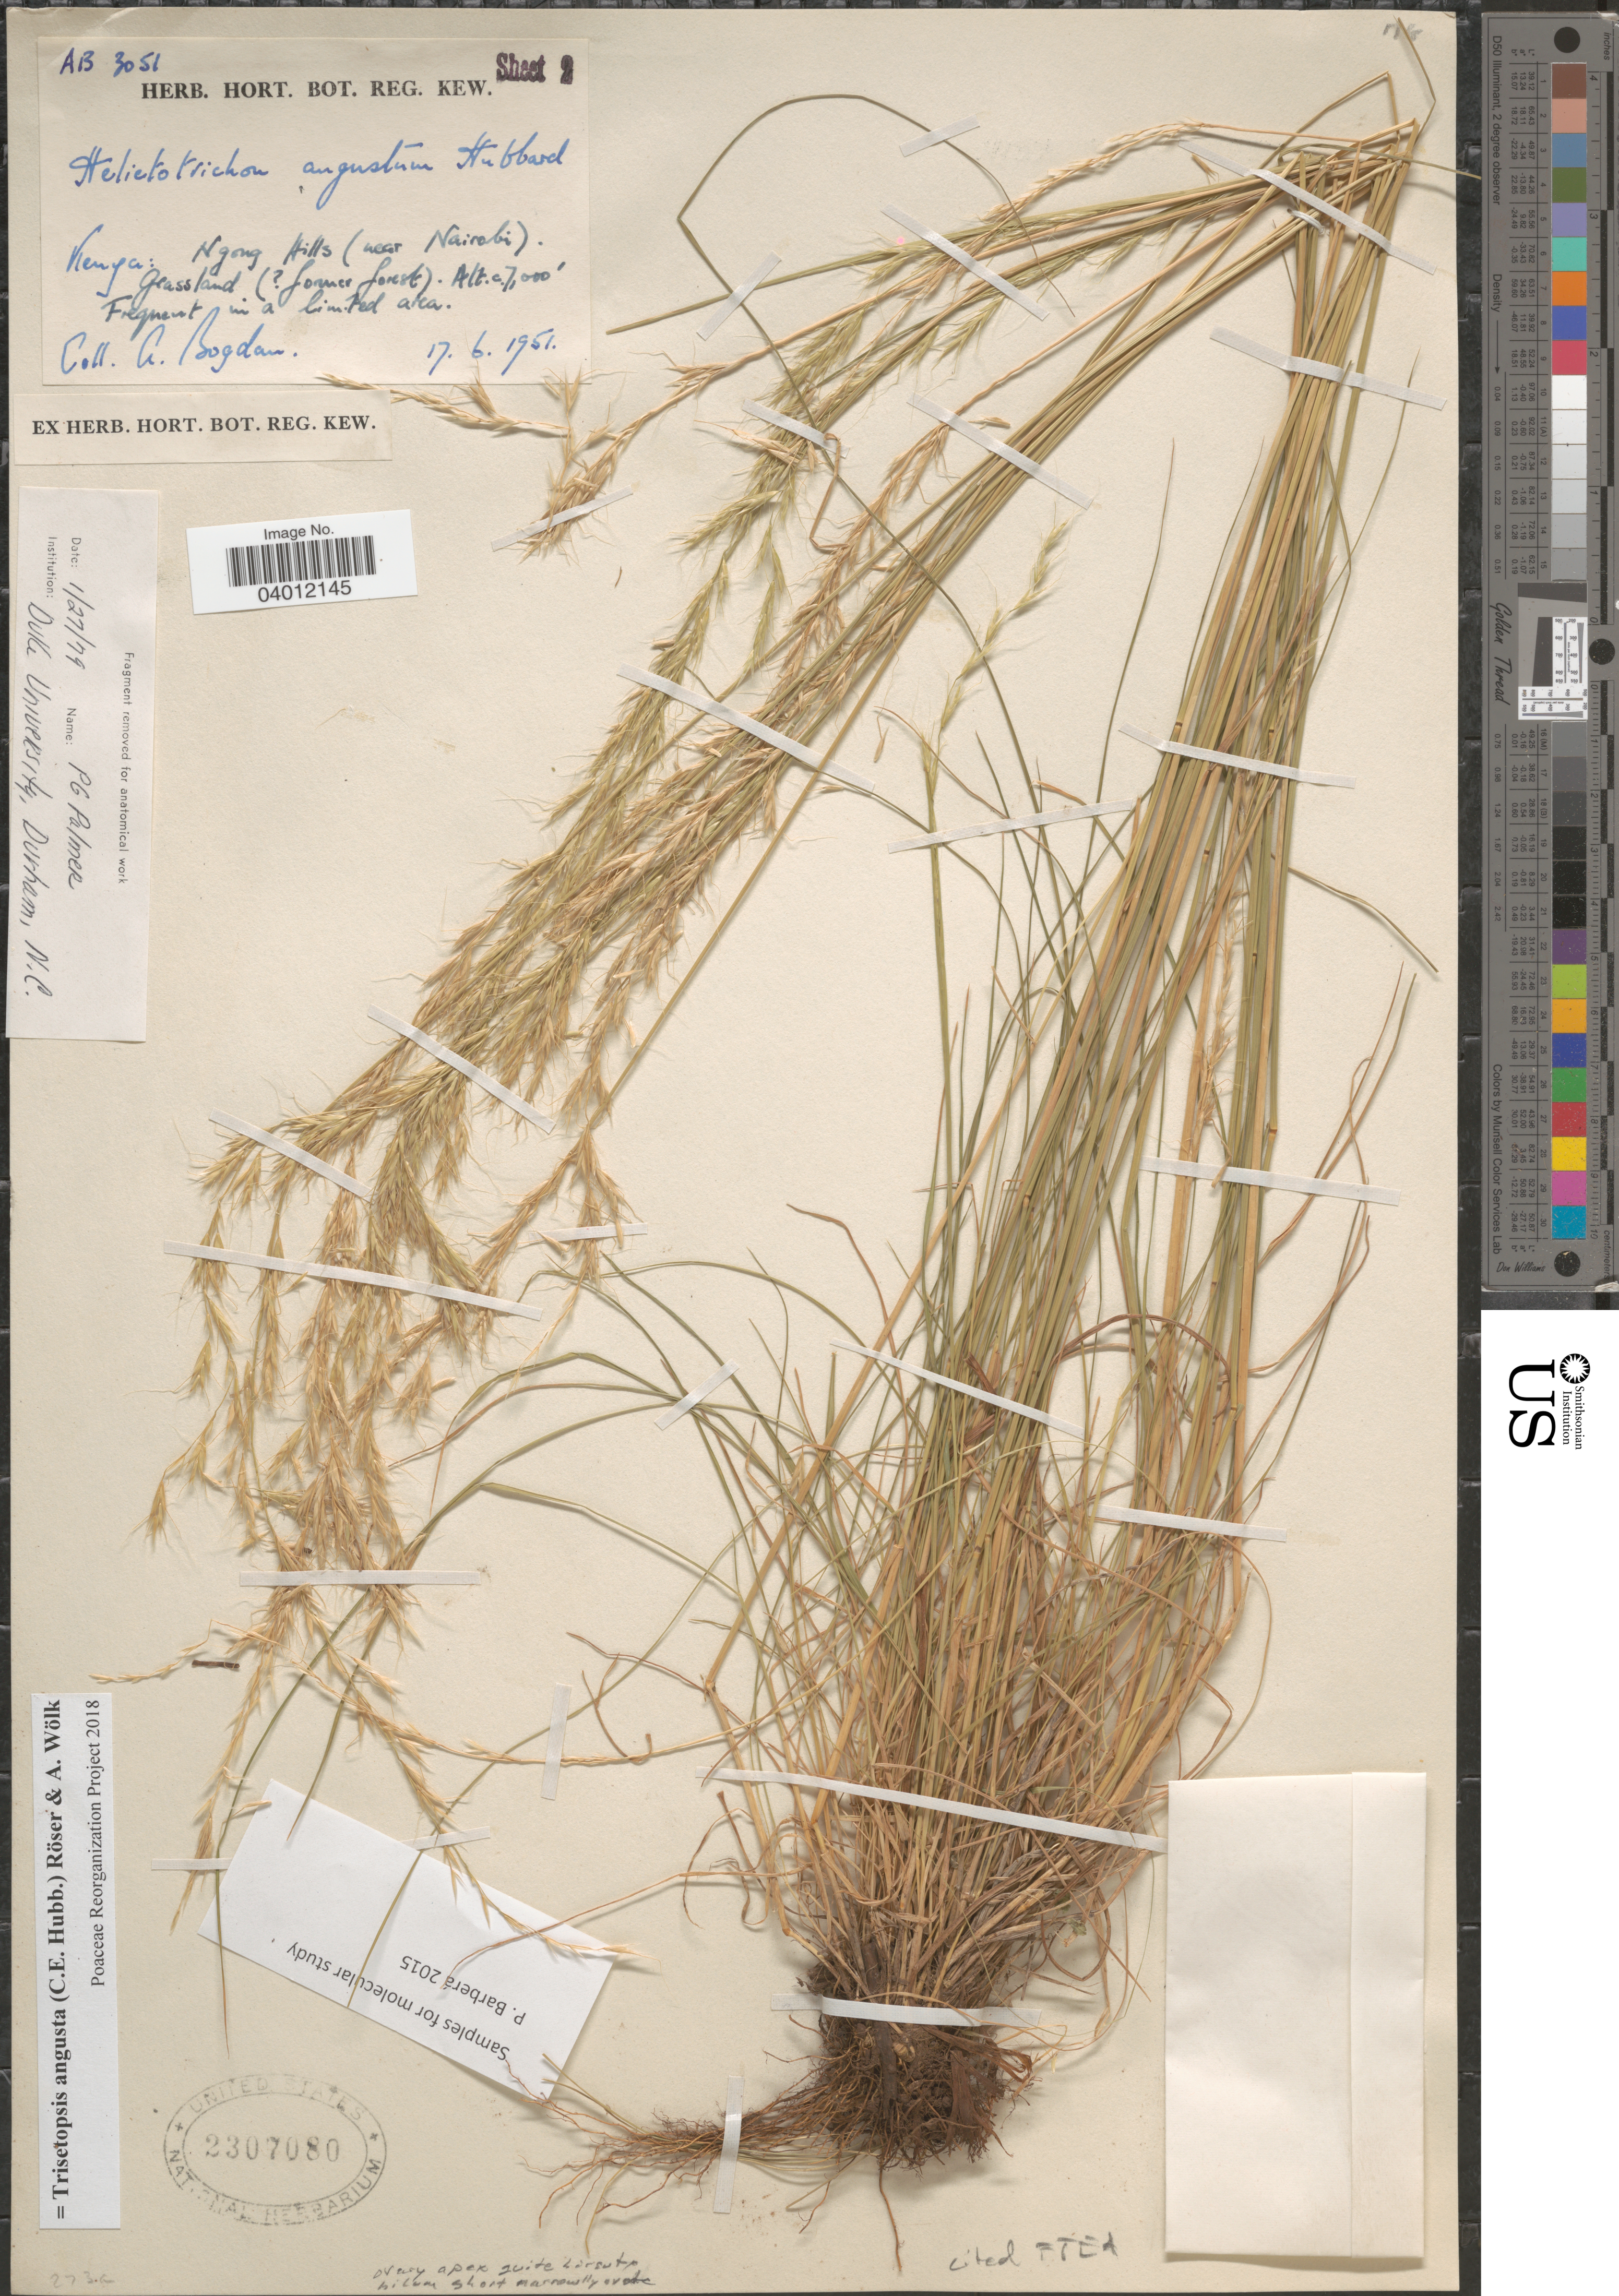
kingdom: Plantae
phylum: Tracheophyta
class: Liliopsida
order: Poales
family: Poaceae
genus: Trisetopsis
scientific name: Trisetopsis angusta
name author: (C. E. Hubb.) Röser & Wölk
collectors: A. Bogdan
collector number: AB3051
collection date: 1951-06-17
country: Kenya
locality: Ngong Hills (near Nairobi). Grassland.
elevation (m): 2134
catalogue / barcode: US 2307080